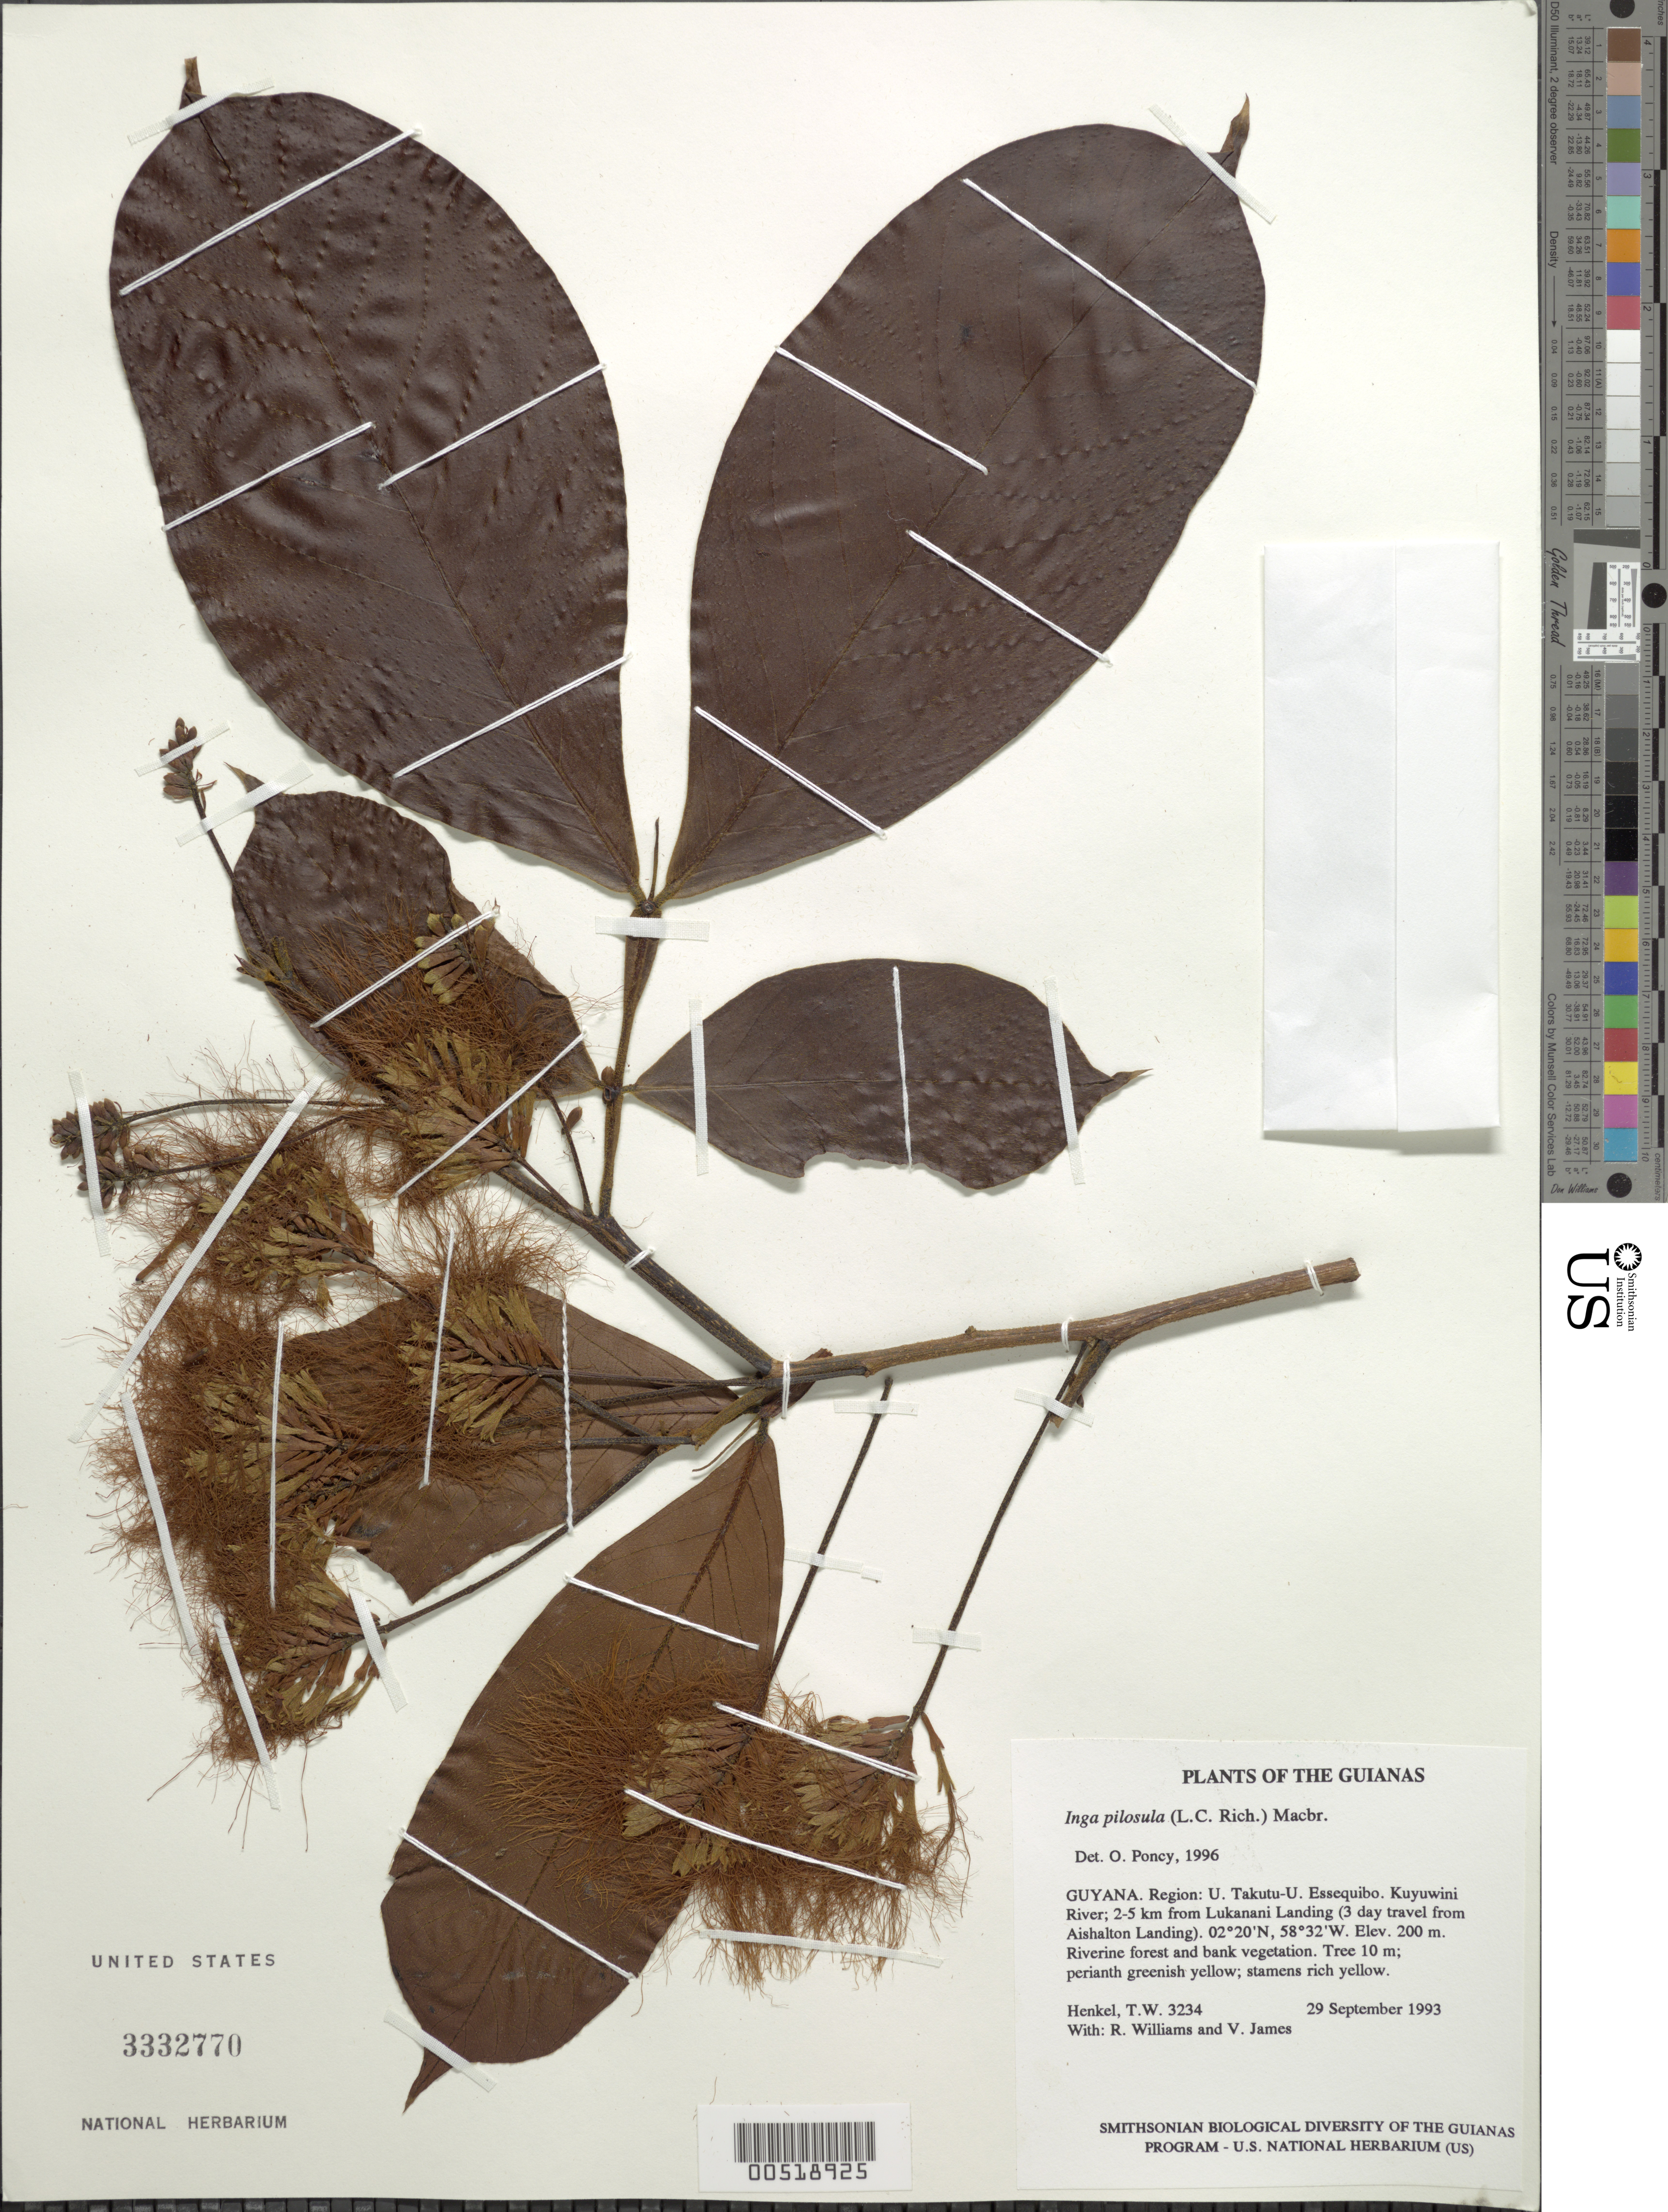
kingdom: Plantae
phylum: Tracheophyta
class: Magnoliopsida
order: Fabales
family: Fabaceae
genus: Inga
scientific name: Inga pilosula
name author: (Rich.) J.F. Macbr.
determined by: Poncy, O.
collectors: T. Henkel, R. Williams & V. James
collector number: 3234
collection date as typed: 29 September 1993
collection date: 1993-09-29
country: Guyana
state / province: U. Takutu-U. Essequibo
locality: Kuyuwini River; 2-5 km from Lukanani Landing (3 day travel from Aishalton Landing)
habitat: Riverine forest and bank vegetation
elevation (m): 200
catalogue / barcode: US 3332770